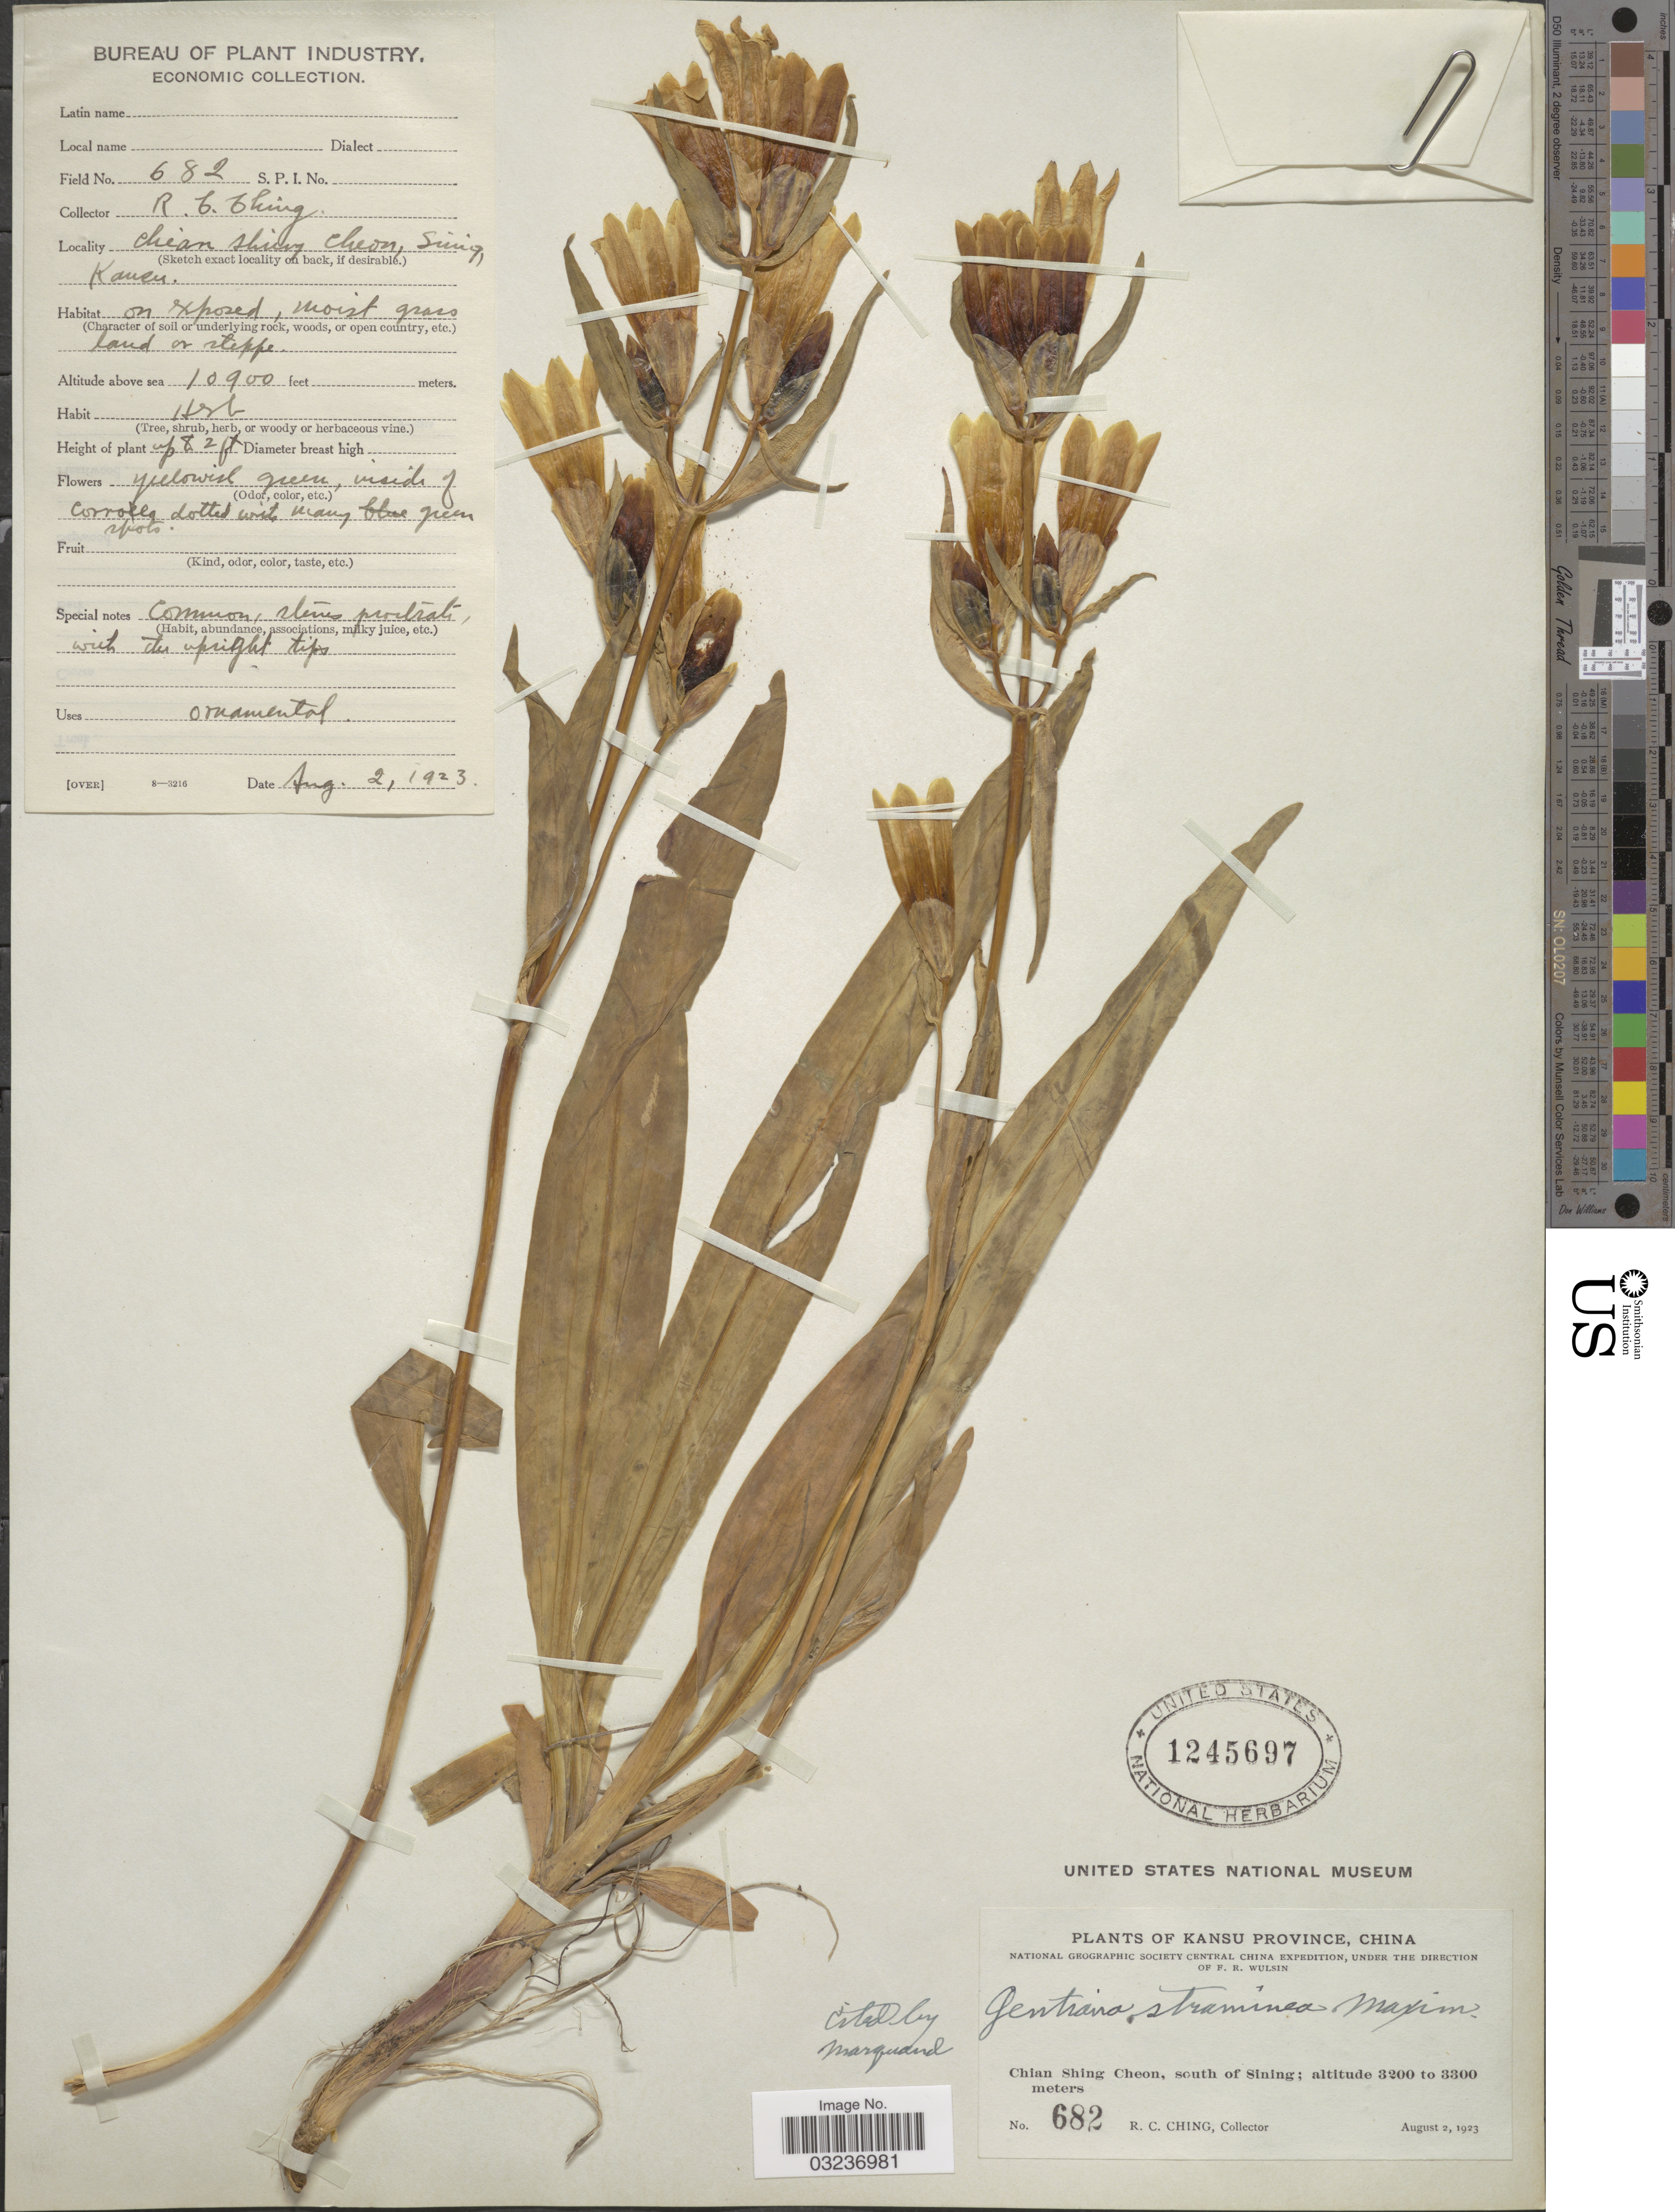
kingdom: Plantae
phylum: Tracheophyta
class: Magnoliopsida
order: Gentianales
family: Gentianaceae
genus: Gentiana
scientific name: Gentiana straminea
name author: Maxim.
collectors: R. C. Ching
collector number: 682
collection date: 1923-08-02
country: China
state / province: Gansu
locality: Kansu Province, China, Chian Shing Cheon, south of Sining.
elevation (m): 3322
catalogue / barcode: US 1245697